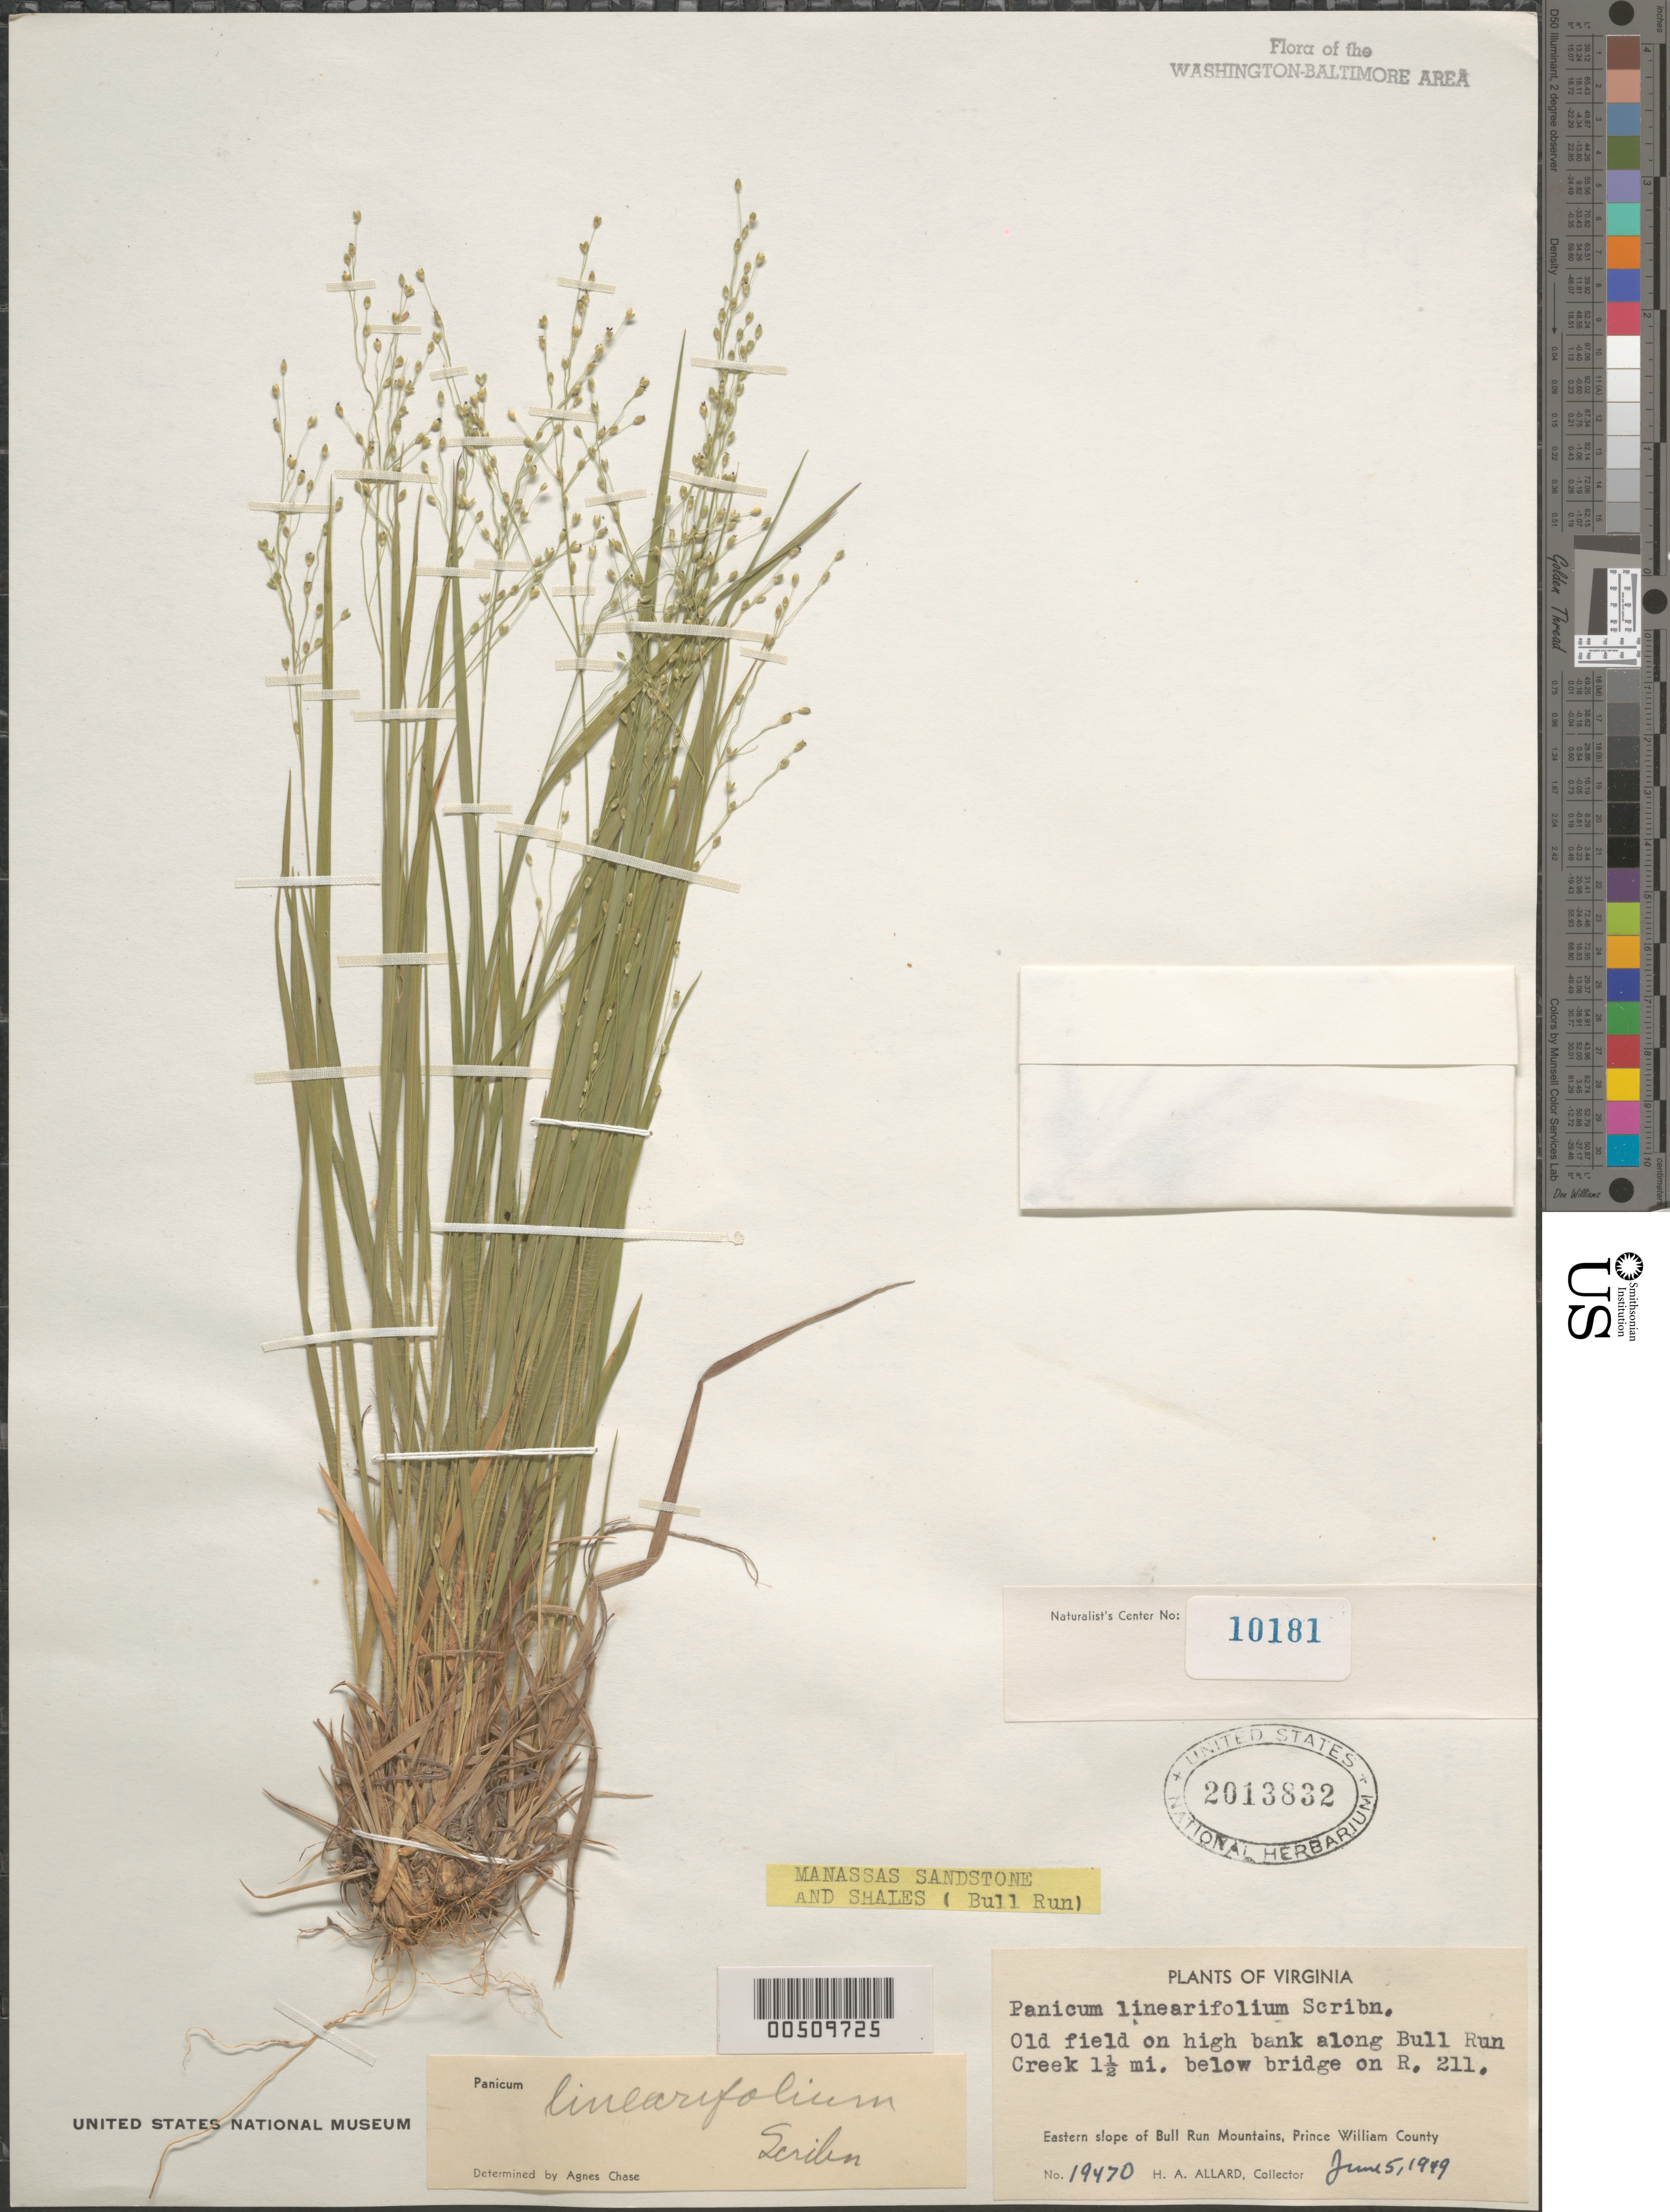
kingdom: Plantae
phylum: Tracheophyta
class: Liliopsida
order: Poales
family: Poaceae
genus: Dichanthelium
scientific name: Dichanthelium linearifolium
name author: (Scribn.) Gould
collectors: H. A. Allard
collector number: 19470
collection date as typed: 05 Jun 1949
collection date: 1949-06-05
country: United States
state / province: Virginia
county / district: Prince William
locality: Bull Run Mts., Bull Run Creek 1.5 Mi below Bridge on Rt.211 Bull Run Mts.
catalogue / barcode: US 2013832